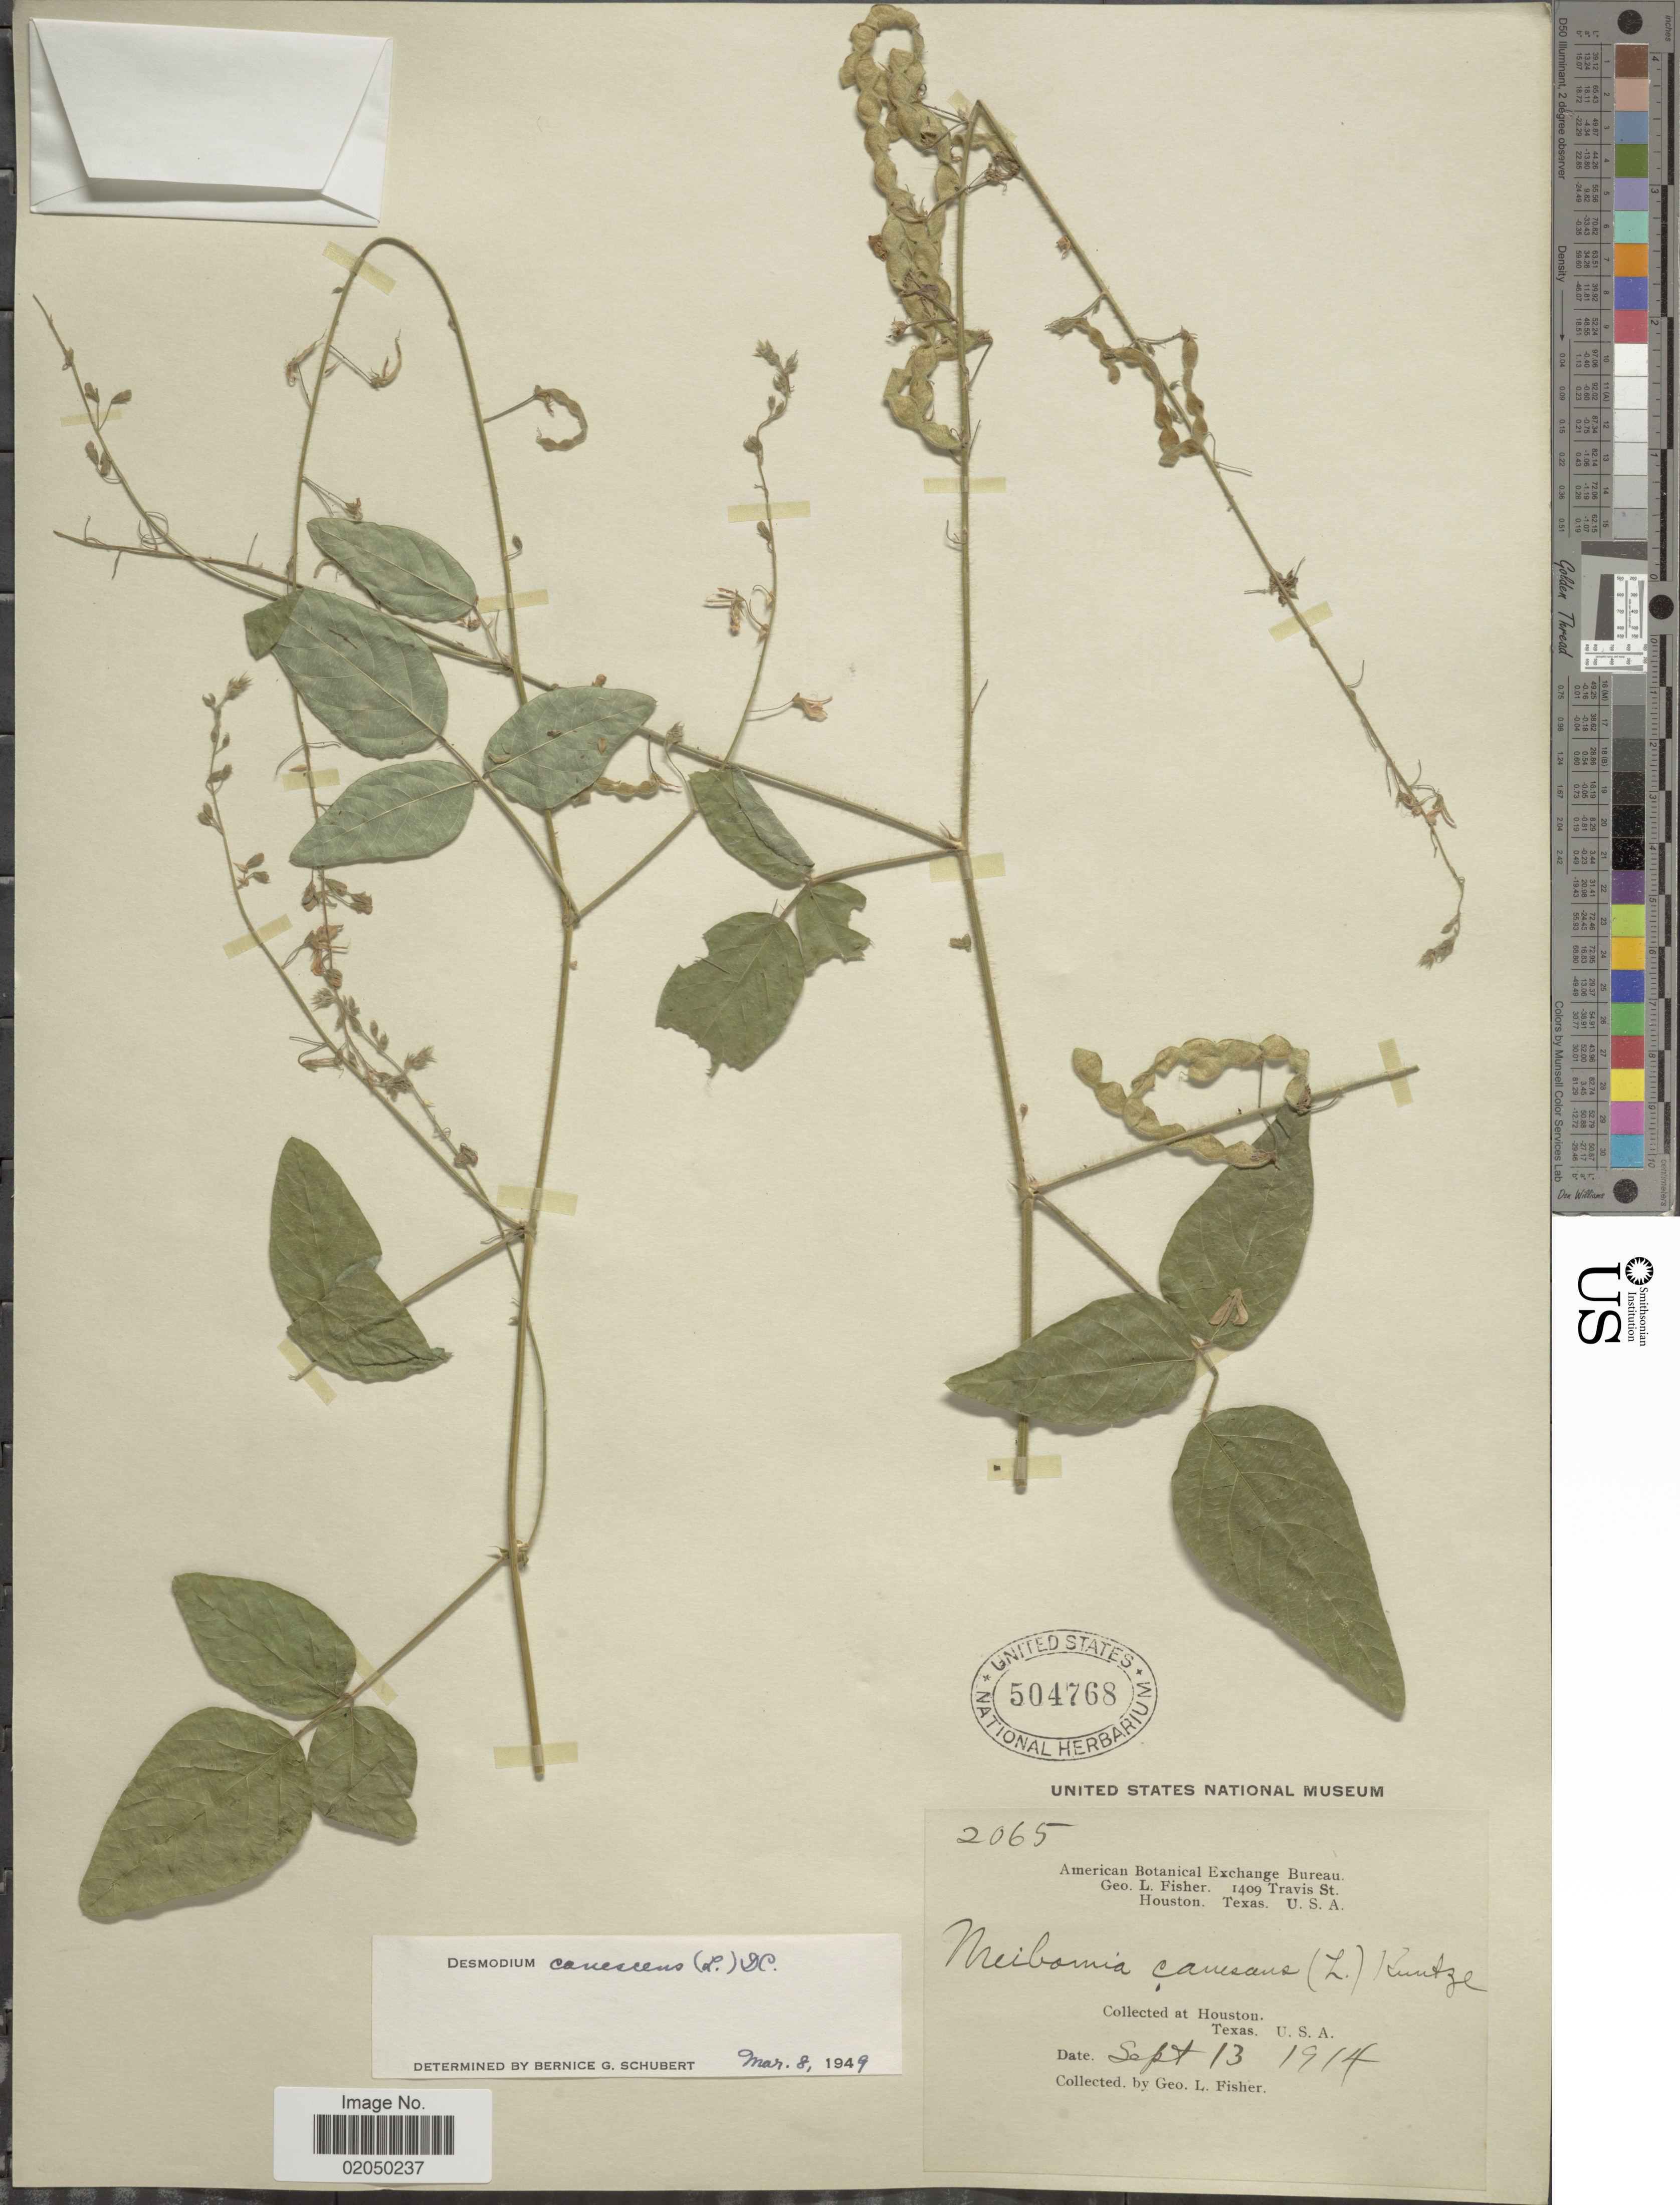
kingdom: Plantae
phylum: Tracheophyta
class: Magnoliopsida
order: Fabales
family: Fabaceae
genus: Desmodium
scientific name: Desmodium canescens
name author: (L.) DC.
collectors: G. L. Fisher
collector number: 2065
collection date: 1914-09-13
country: United States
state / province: Texas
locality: Houston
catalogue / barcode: US 504768